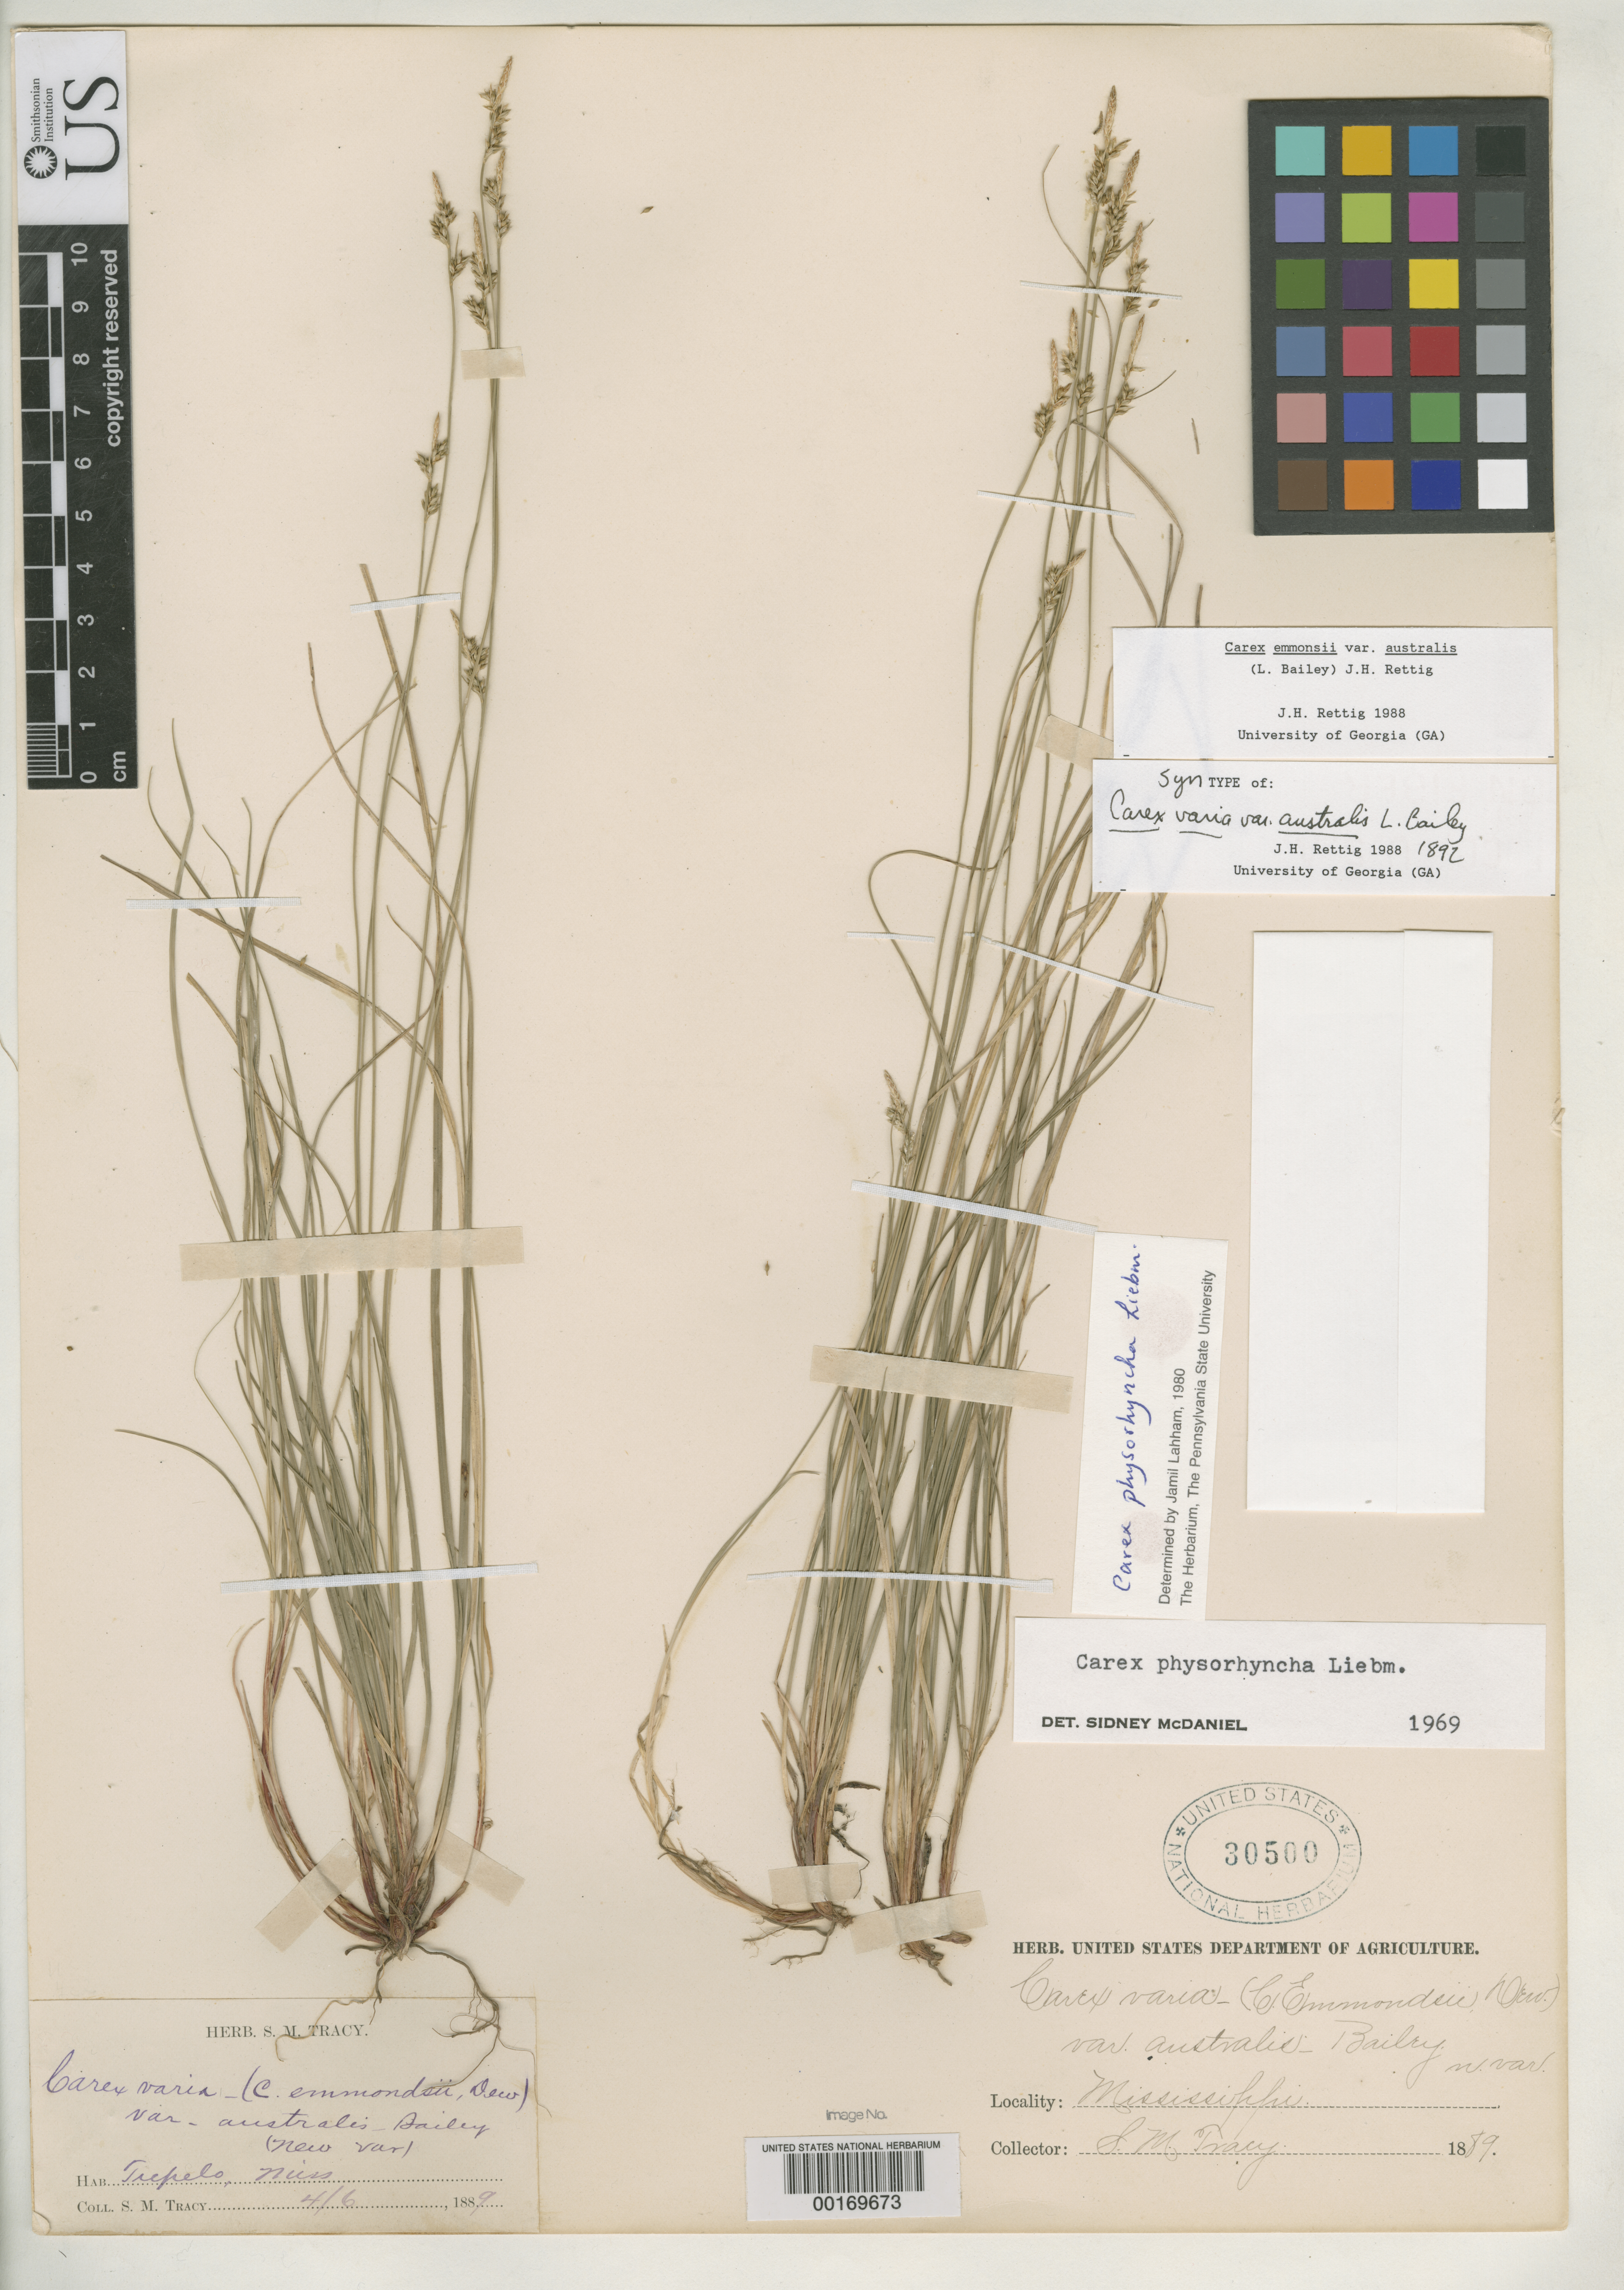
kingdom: Plantae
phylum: Tracheophyta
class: Liliopsida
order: Poales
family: Cyperaceae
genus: Carex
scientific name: Carex varia var. australis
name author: L.H. Bailey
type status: Syntype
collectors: S. M. Tracy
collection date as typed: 04 Jun 1889 or 06 Apr 1889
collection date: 1889-04-06 or 1889-06-04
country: United States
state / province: Mississippi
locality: Tupelo.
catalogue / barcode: US 30500